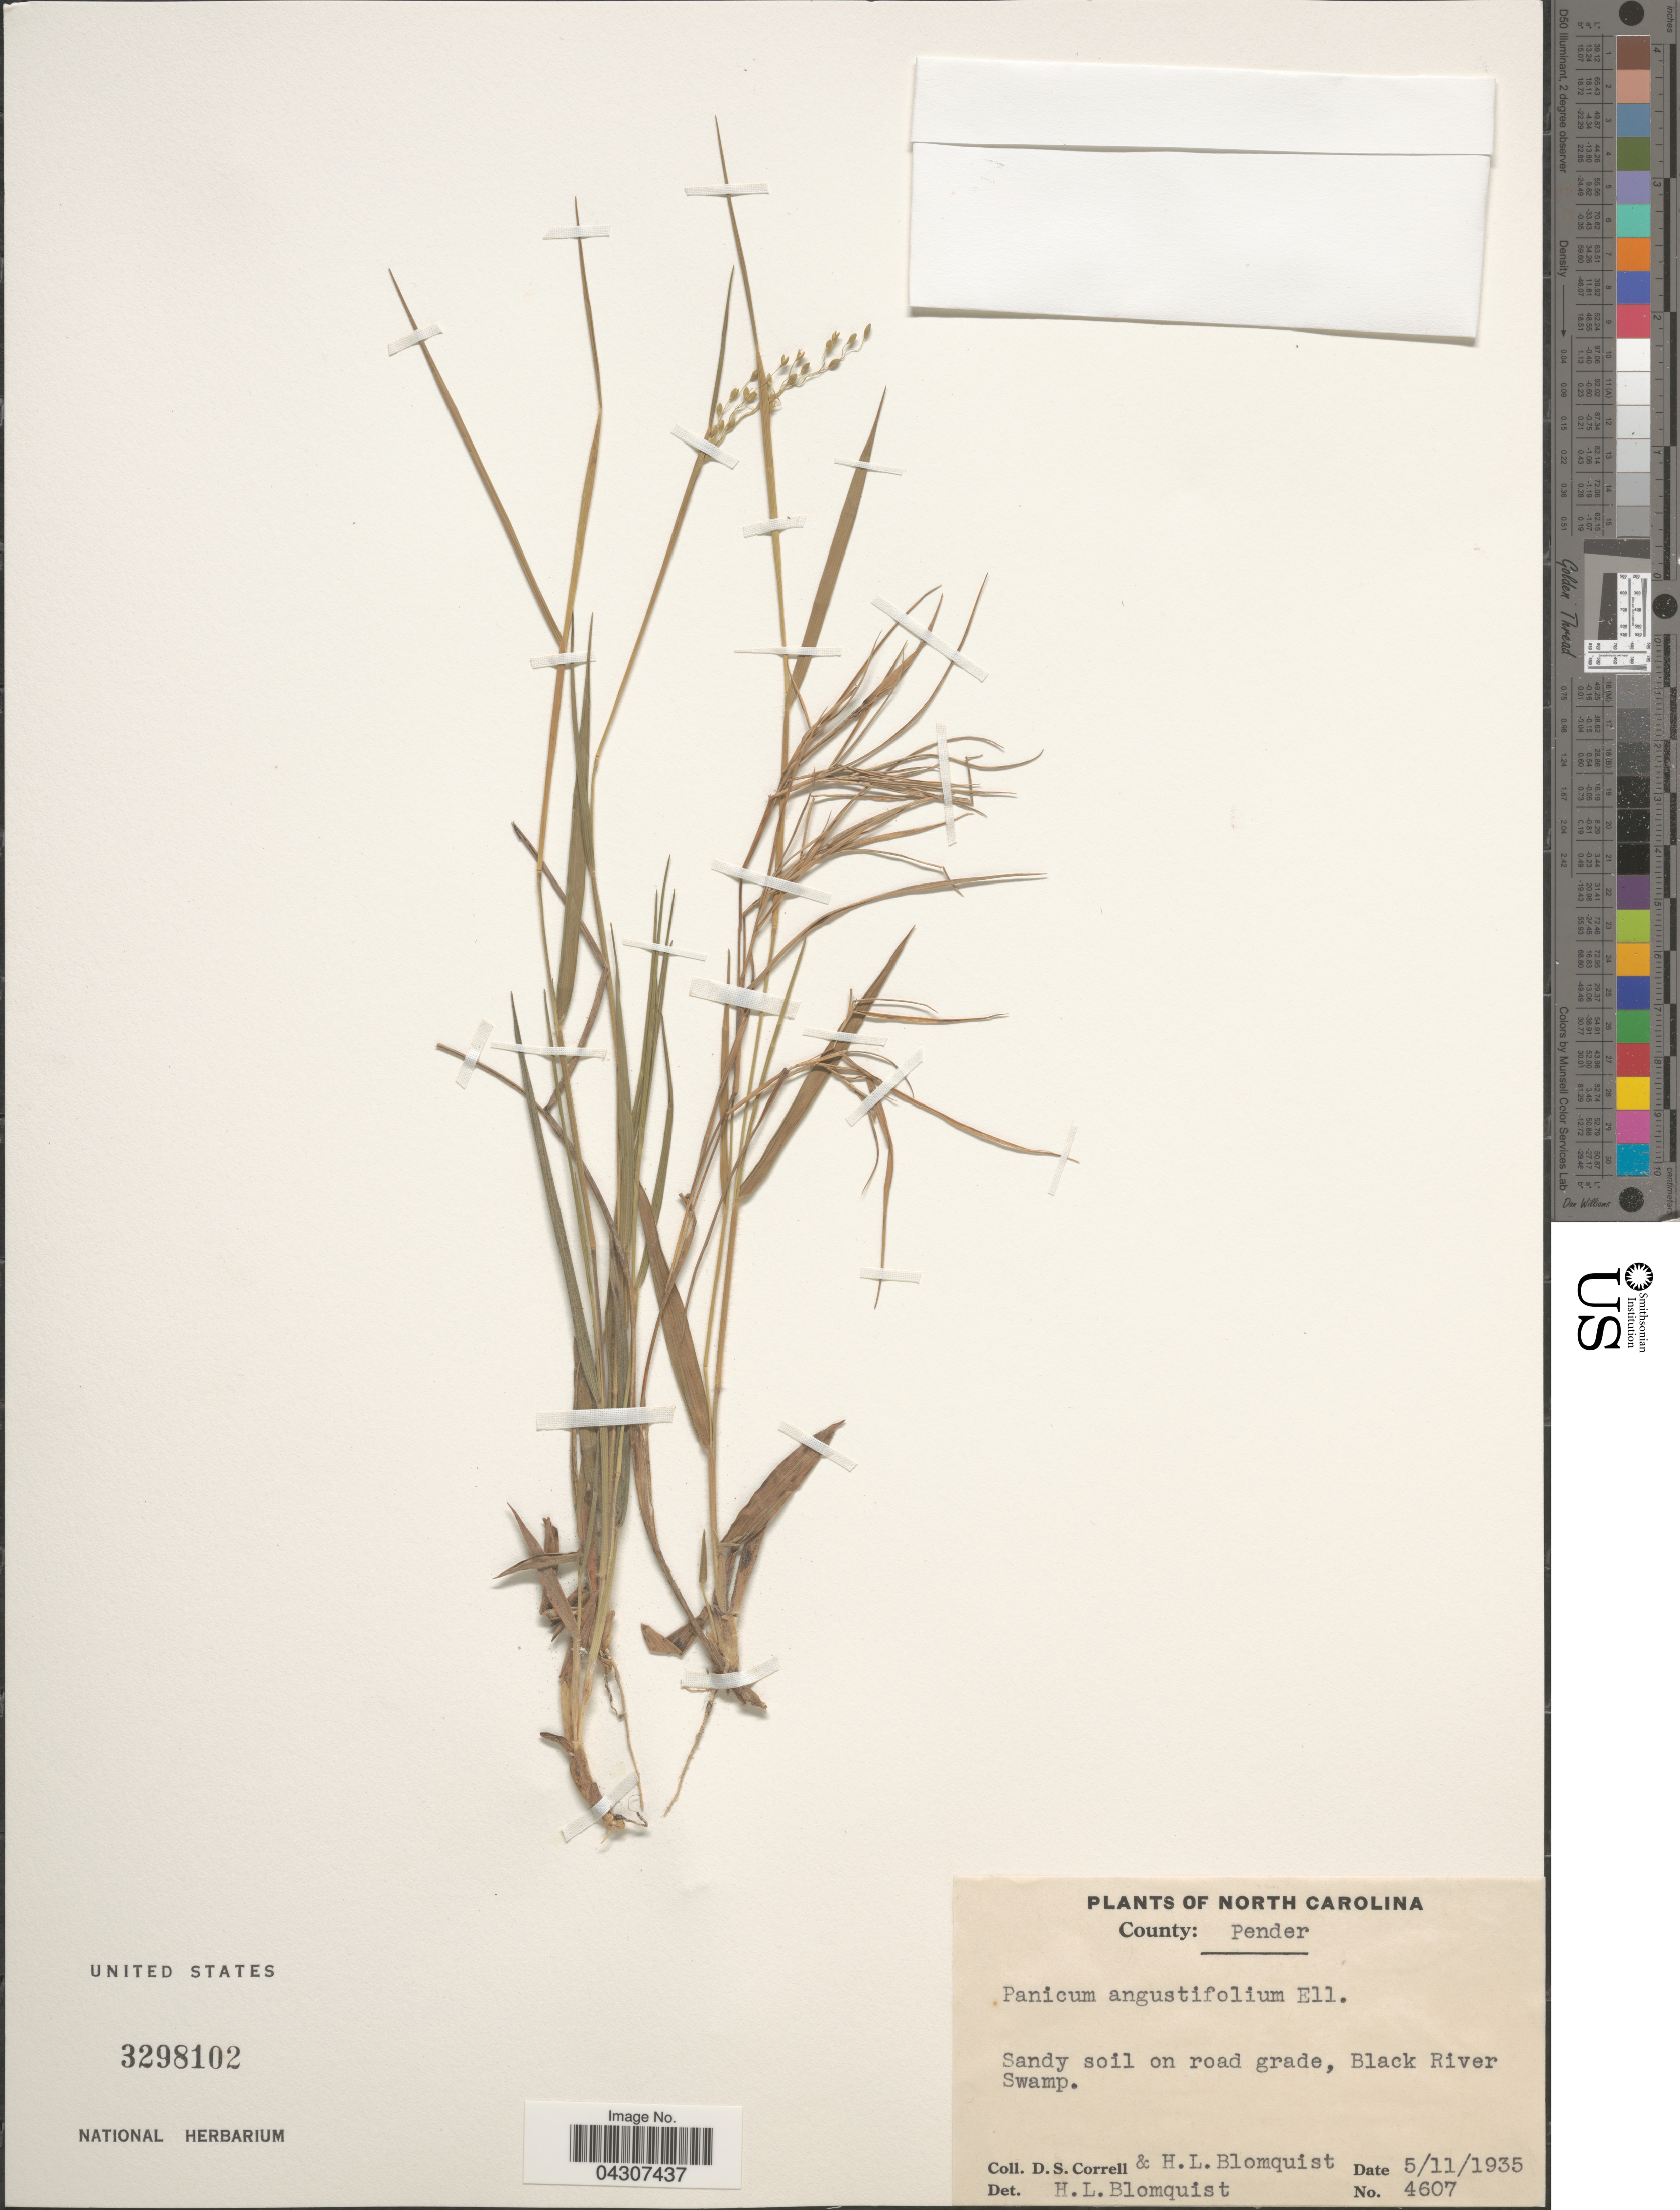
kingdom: Plantae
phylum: Tracheophyta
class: Liliopsida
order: Poales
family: Poaceae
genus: Dichanthelium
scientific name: Dichanthelium aciculare var. ramosum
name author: (Griseb.) Davidse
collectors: D. S. Correll & H. Blomquist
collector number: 4607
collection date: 1935-05-11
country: United States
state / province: North Carolina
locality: Sandy soil on road grade, Black River Swamp.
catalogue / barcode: US 3298102